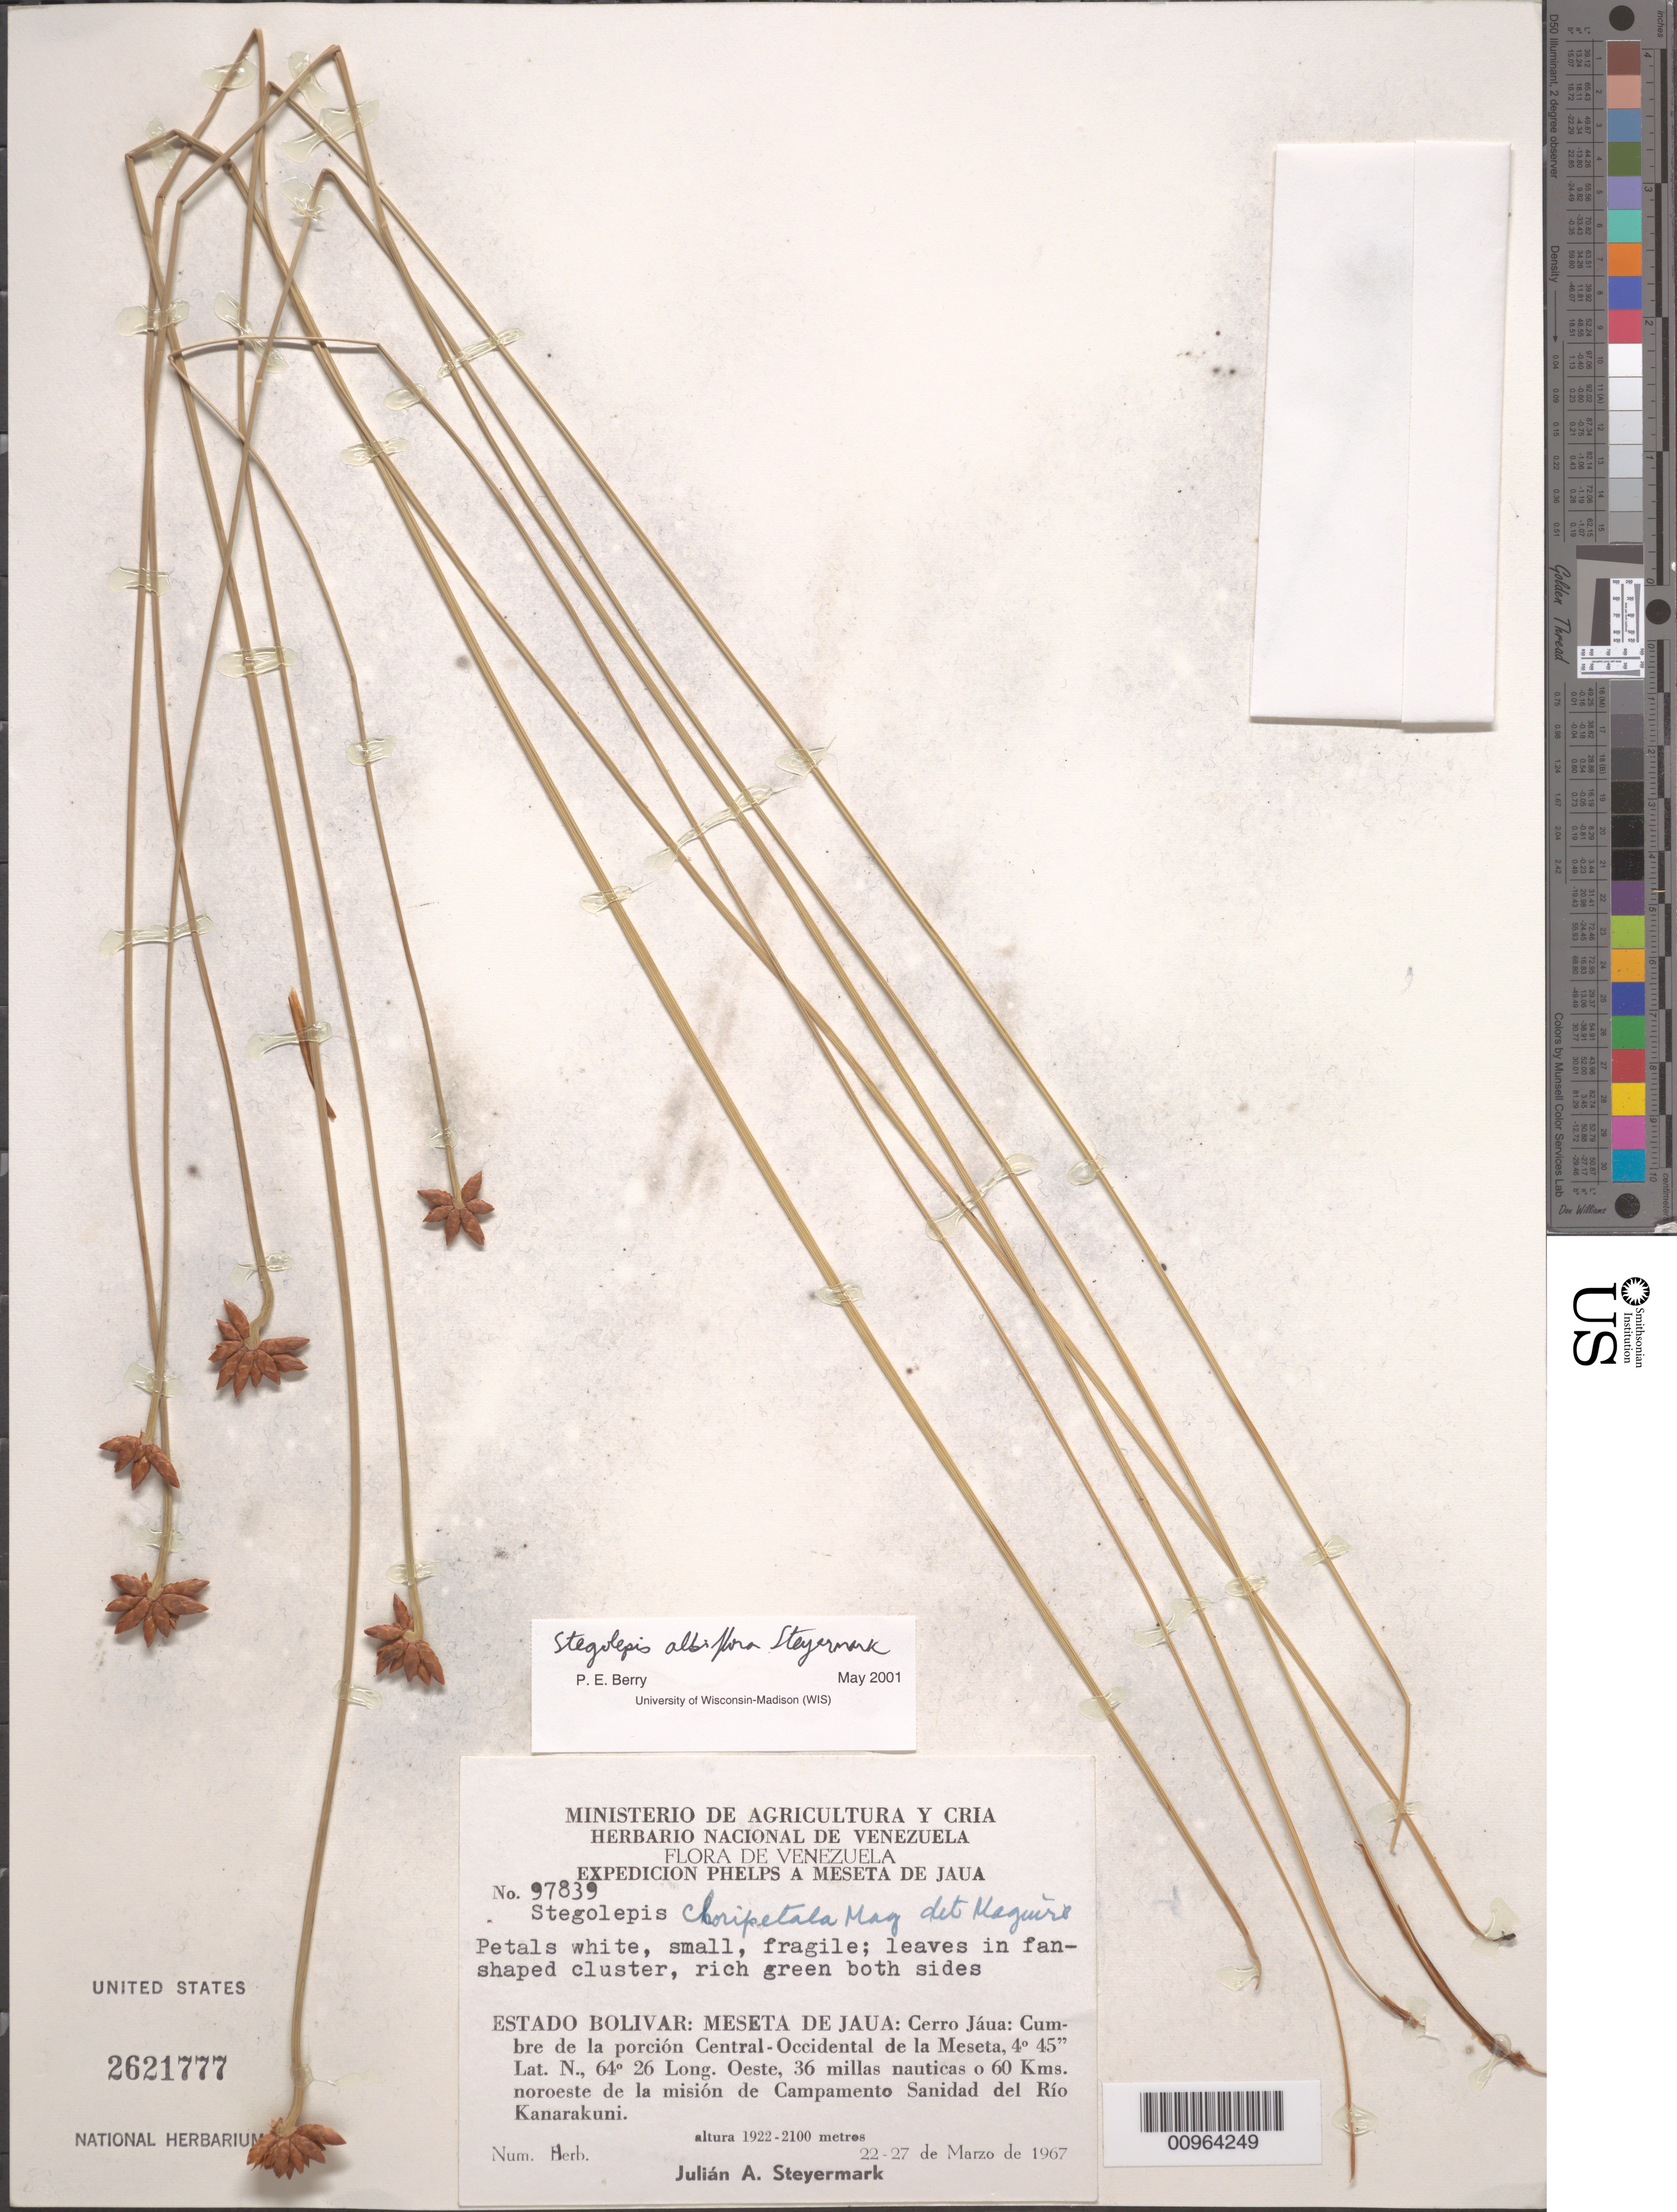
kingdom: Plantae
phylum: Tracheophyta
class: Liliopsida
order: Poales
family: Rapateaceae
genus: Stegolepis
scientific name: Stegolepis albiflora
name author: Steyerm.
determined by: Berry, P. E., (WIS), University of Wisconsin - Madison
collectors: J. Steyermark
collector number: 97839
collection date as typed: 22-Mar-67 to 27-Mar-67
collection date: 1967-03-22/1967-03-27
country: Venezuela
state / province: Bolívar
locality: Meseta del Jaua: Cumbre de la porcion CO de la Meseta, 36 millas nauticas o 60kms NO de la mision de Cmapamento Sanidad del Rio Kanarakuni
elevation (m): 1922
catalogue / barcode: US 2621777